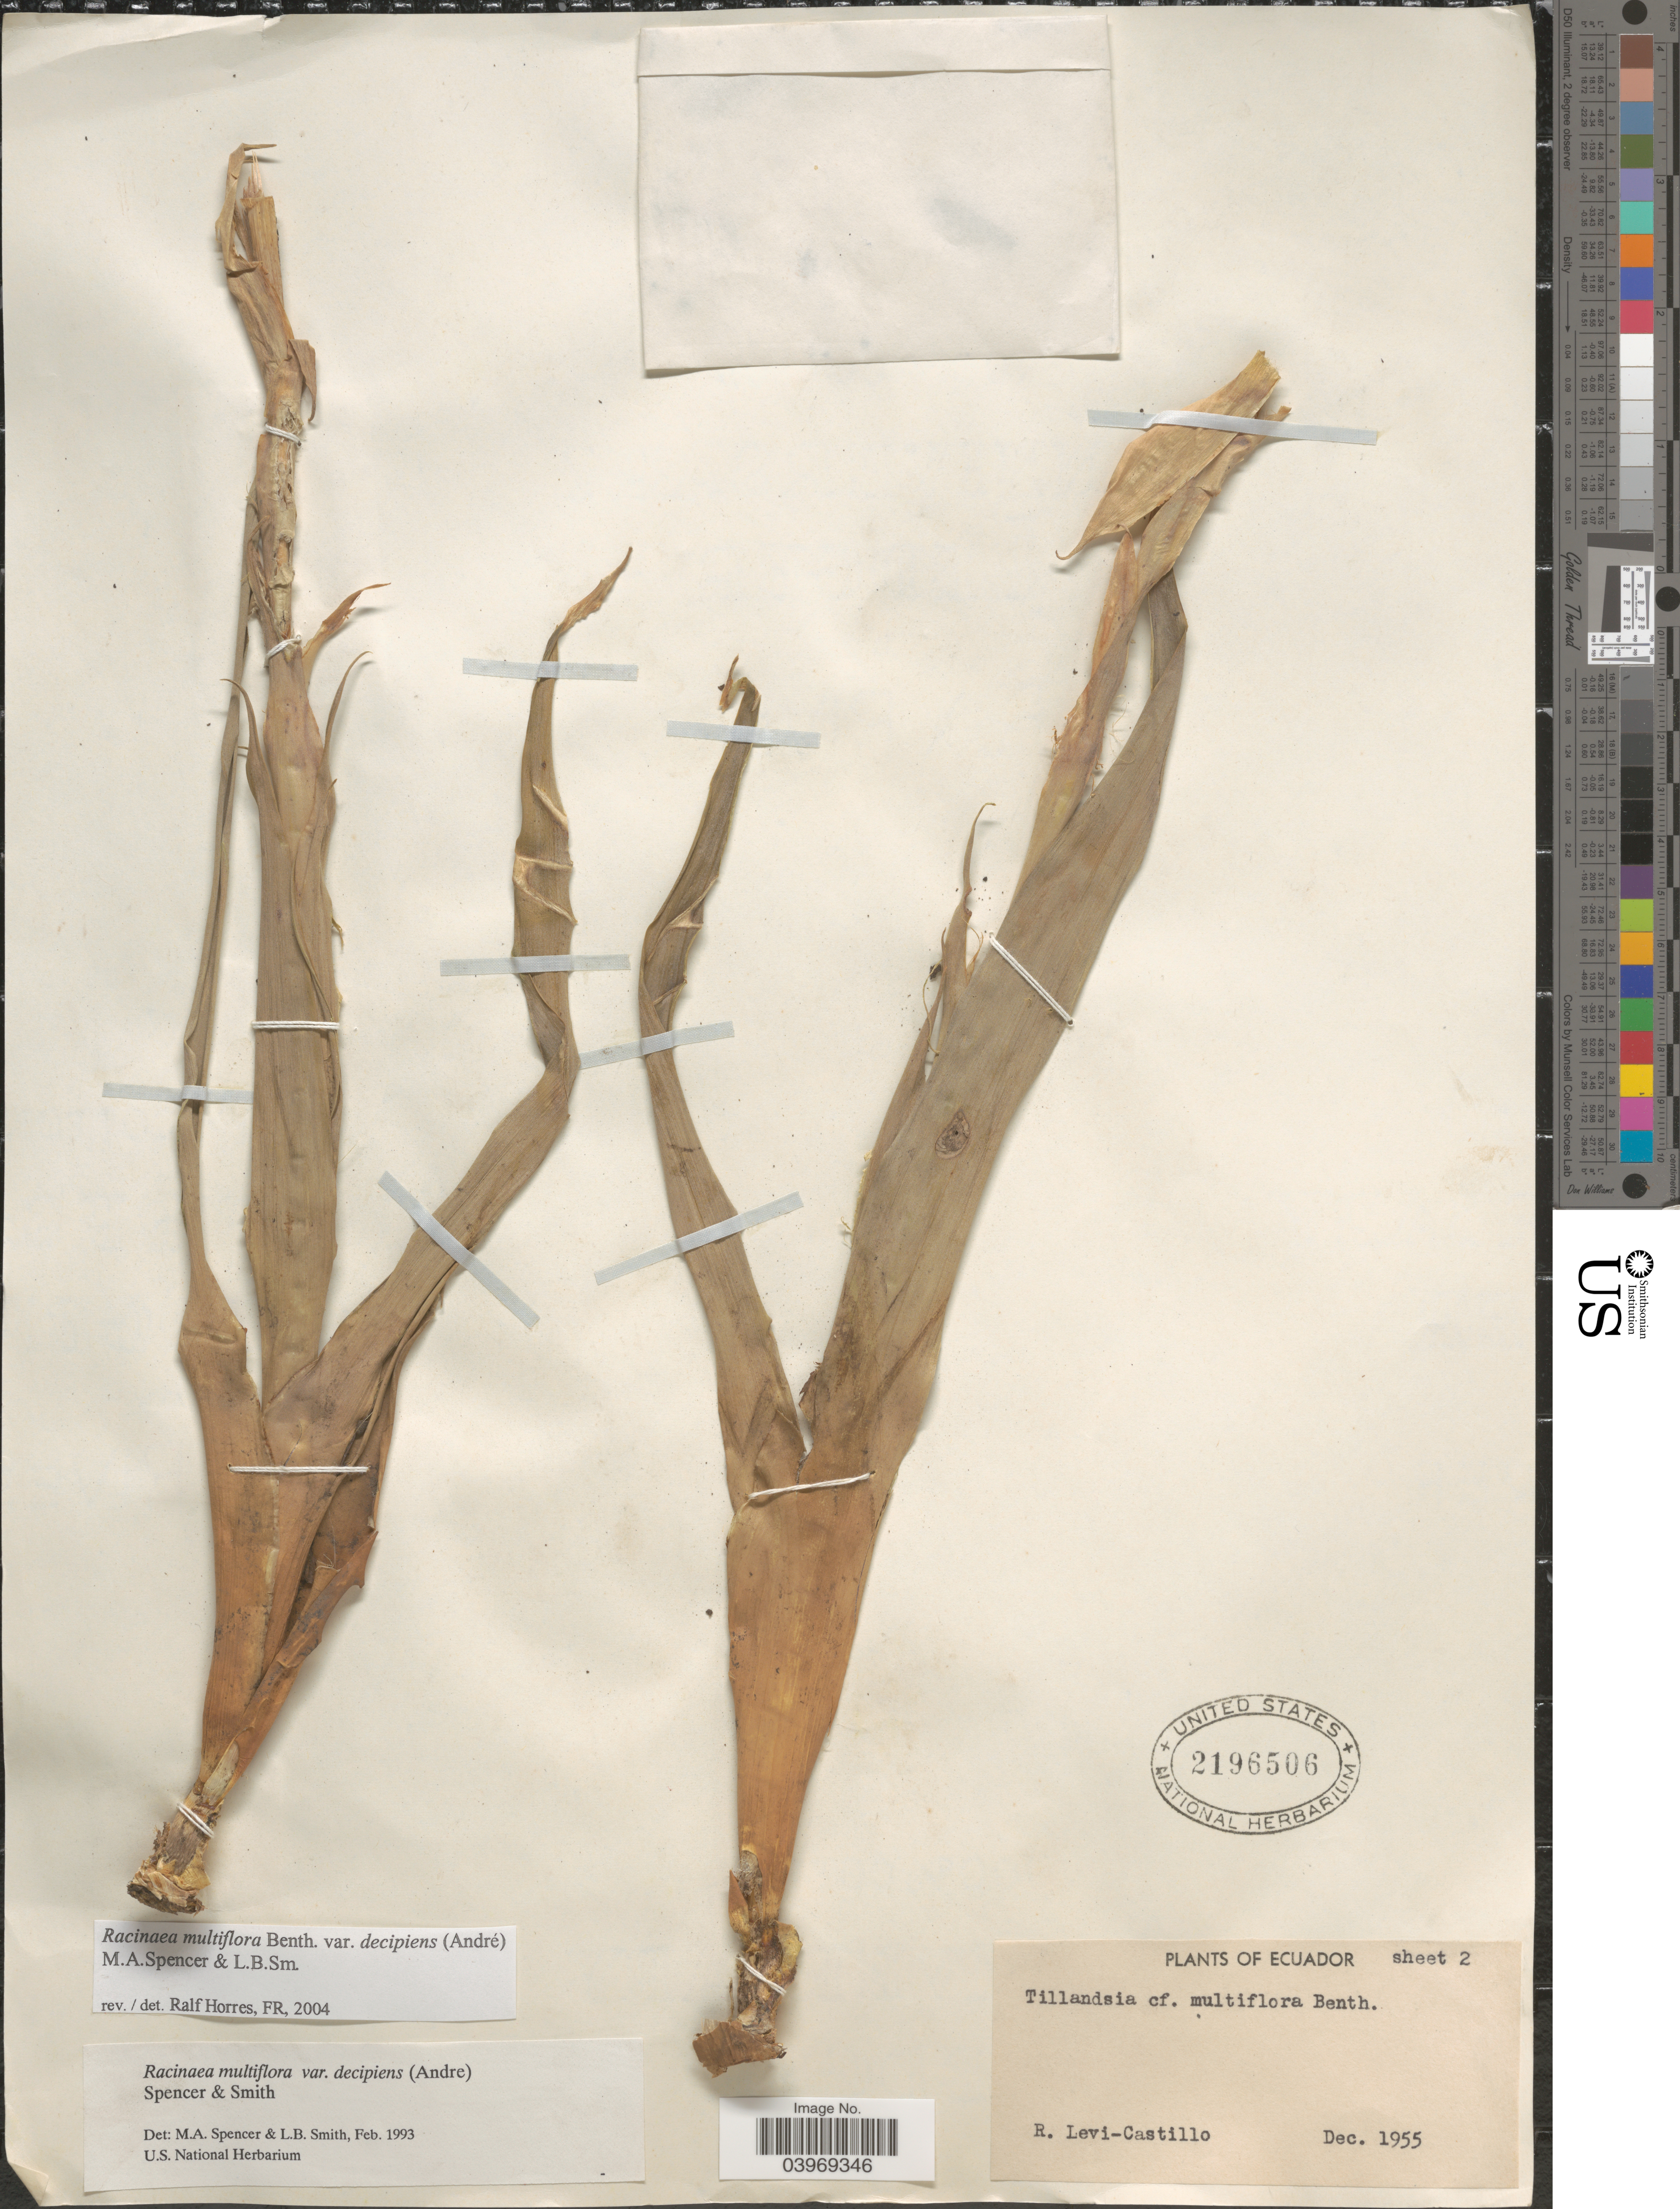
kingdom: Plantae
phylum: Tracheophyta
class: Liliopsida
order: Poales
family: Bromeliaceae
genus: Racinaea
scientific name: Racinaea multiflora var. decipiens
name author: (André) M.A. Spencer & L.B. Sm.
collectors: R. Levi-Castillo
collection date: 1955-12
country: Ecuador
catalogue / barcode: US 2196506